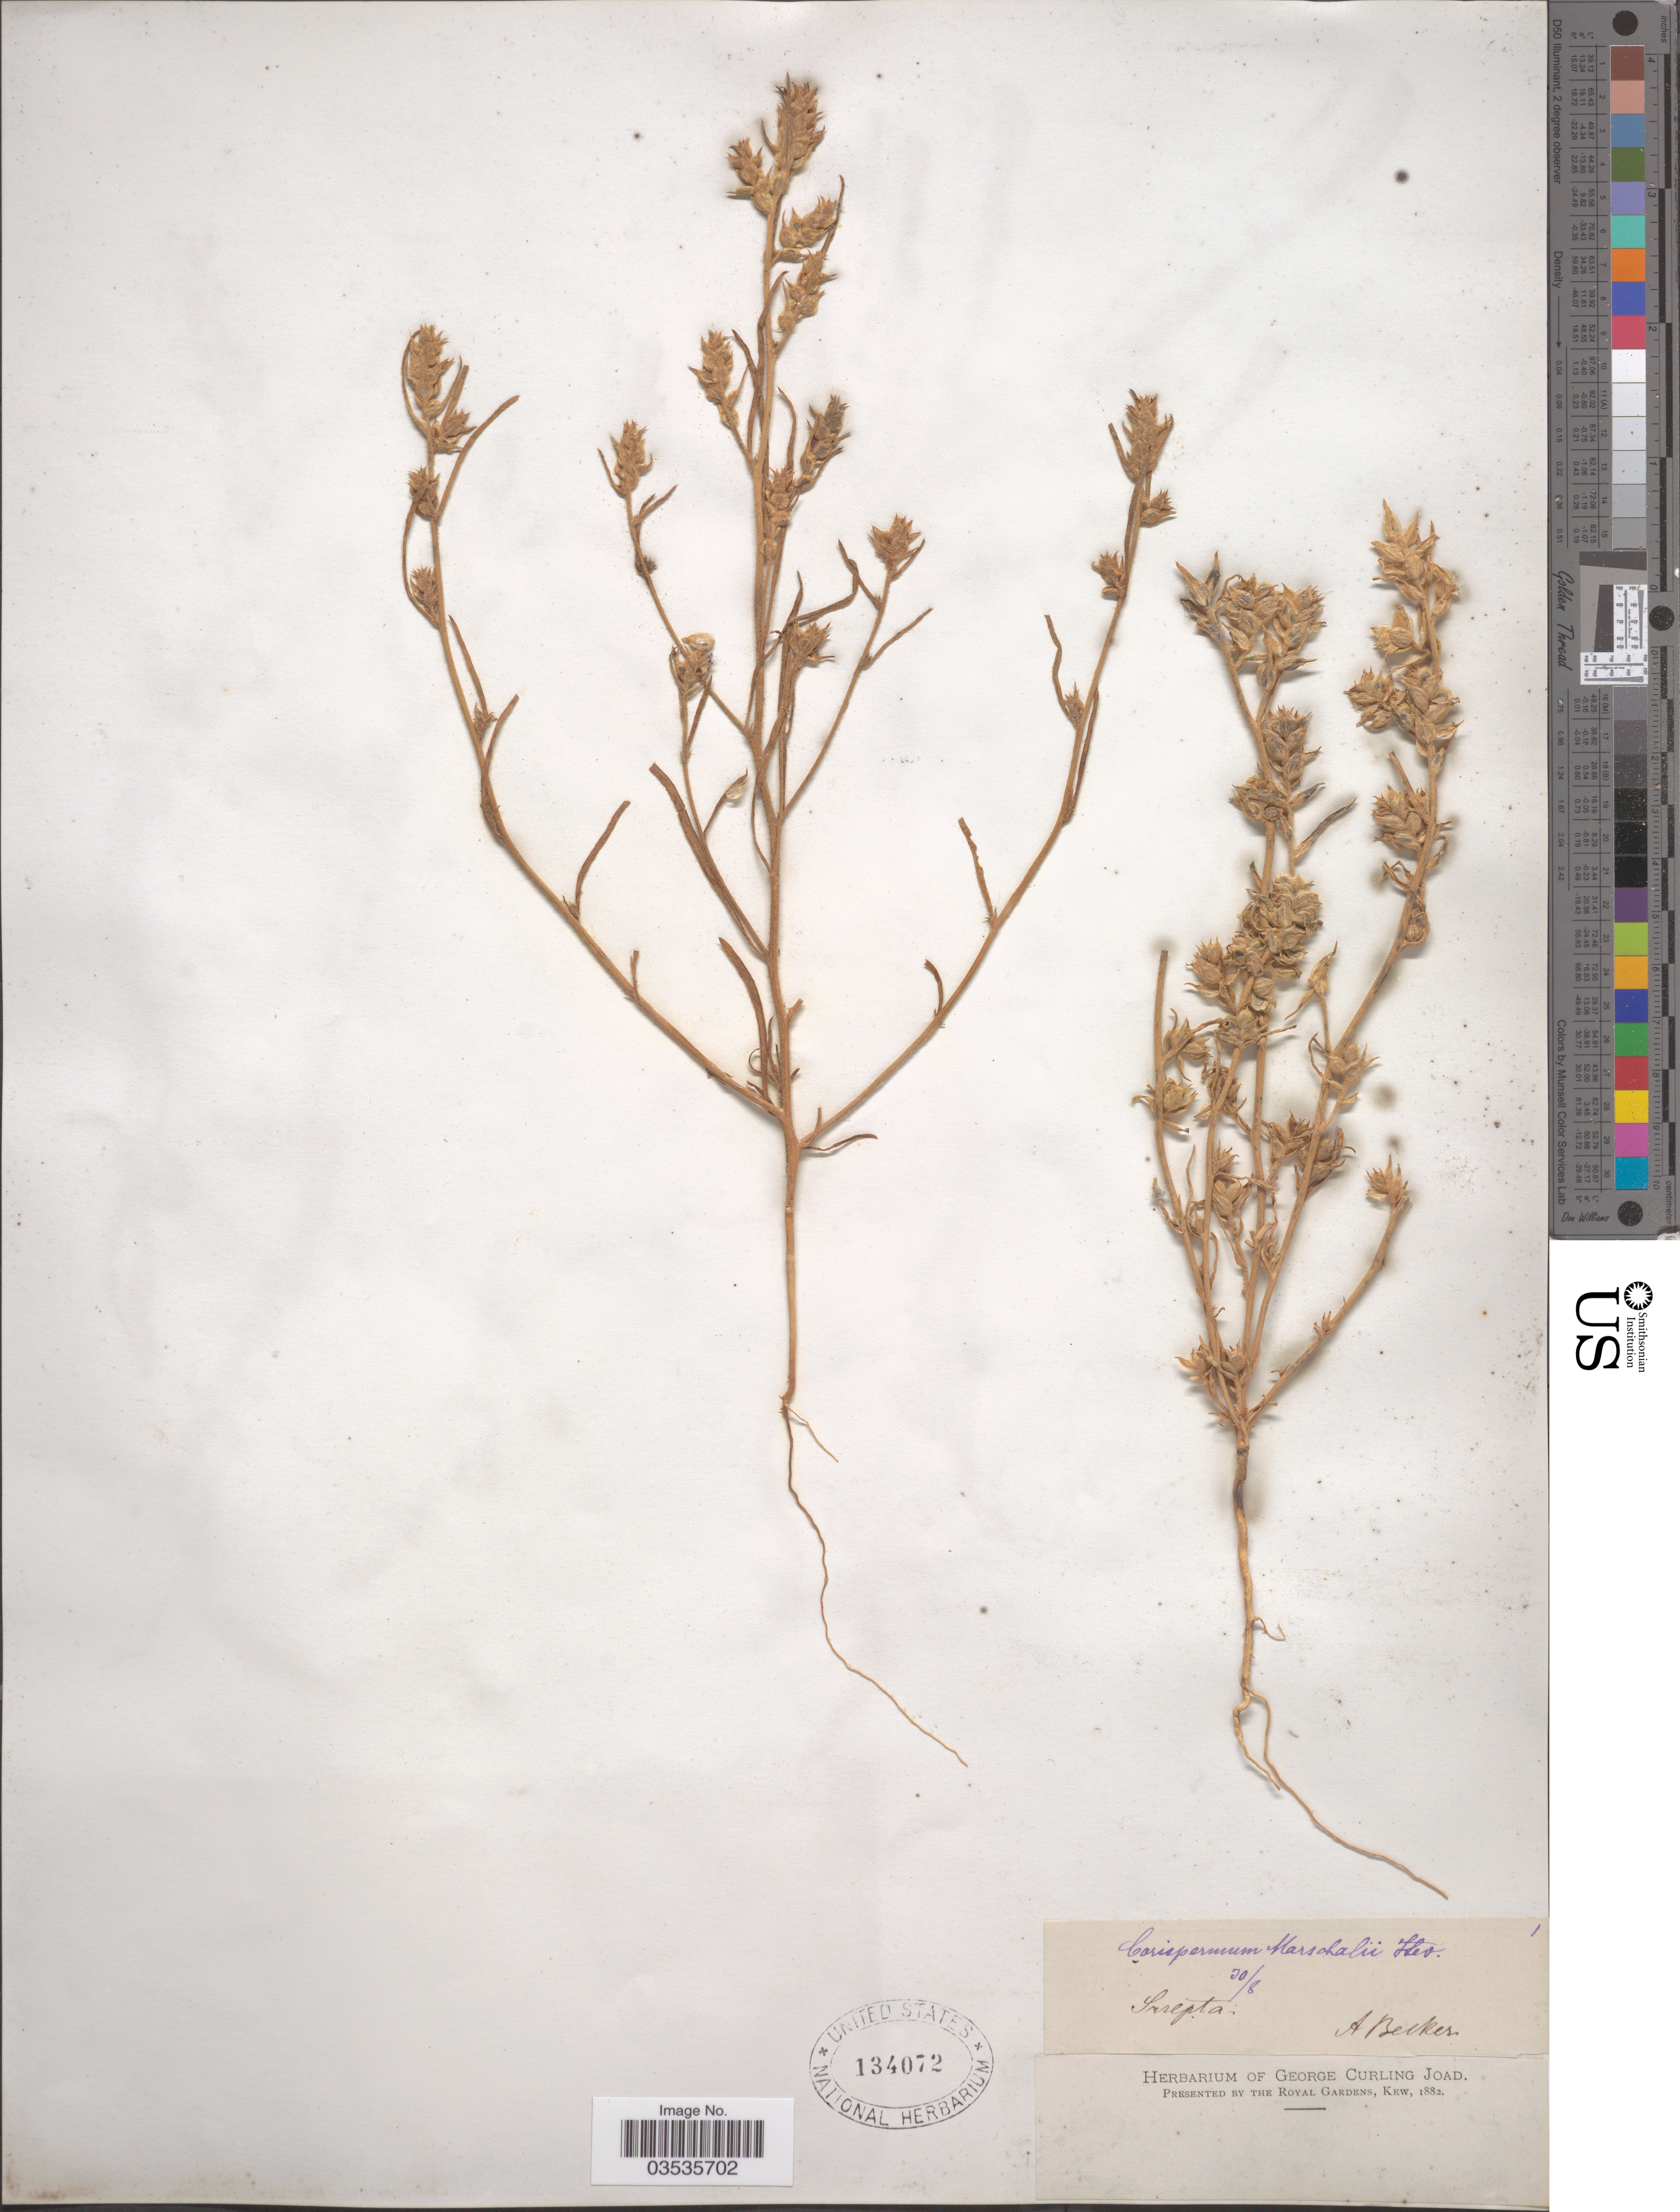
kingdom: Plantae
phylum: Tracheophyta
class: Magnoliopsida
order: Caryophyllales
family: Amaranthaceae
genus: Corispermum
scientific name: Corispermum marschallii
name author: Steven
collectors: A. Becker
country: Russian Federation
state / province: Volgograd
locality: Sarepta.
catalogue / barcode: US 134072